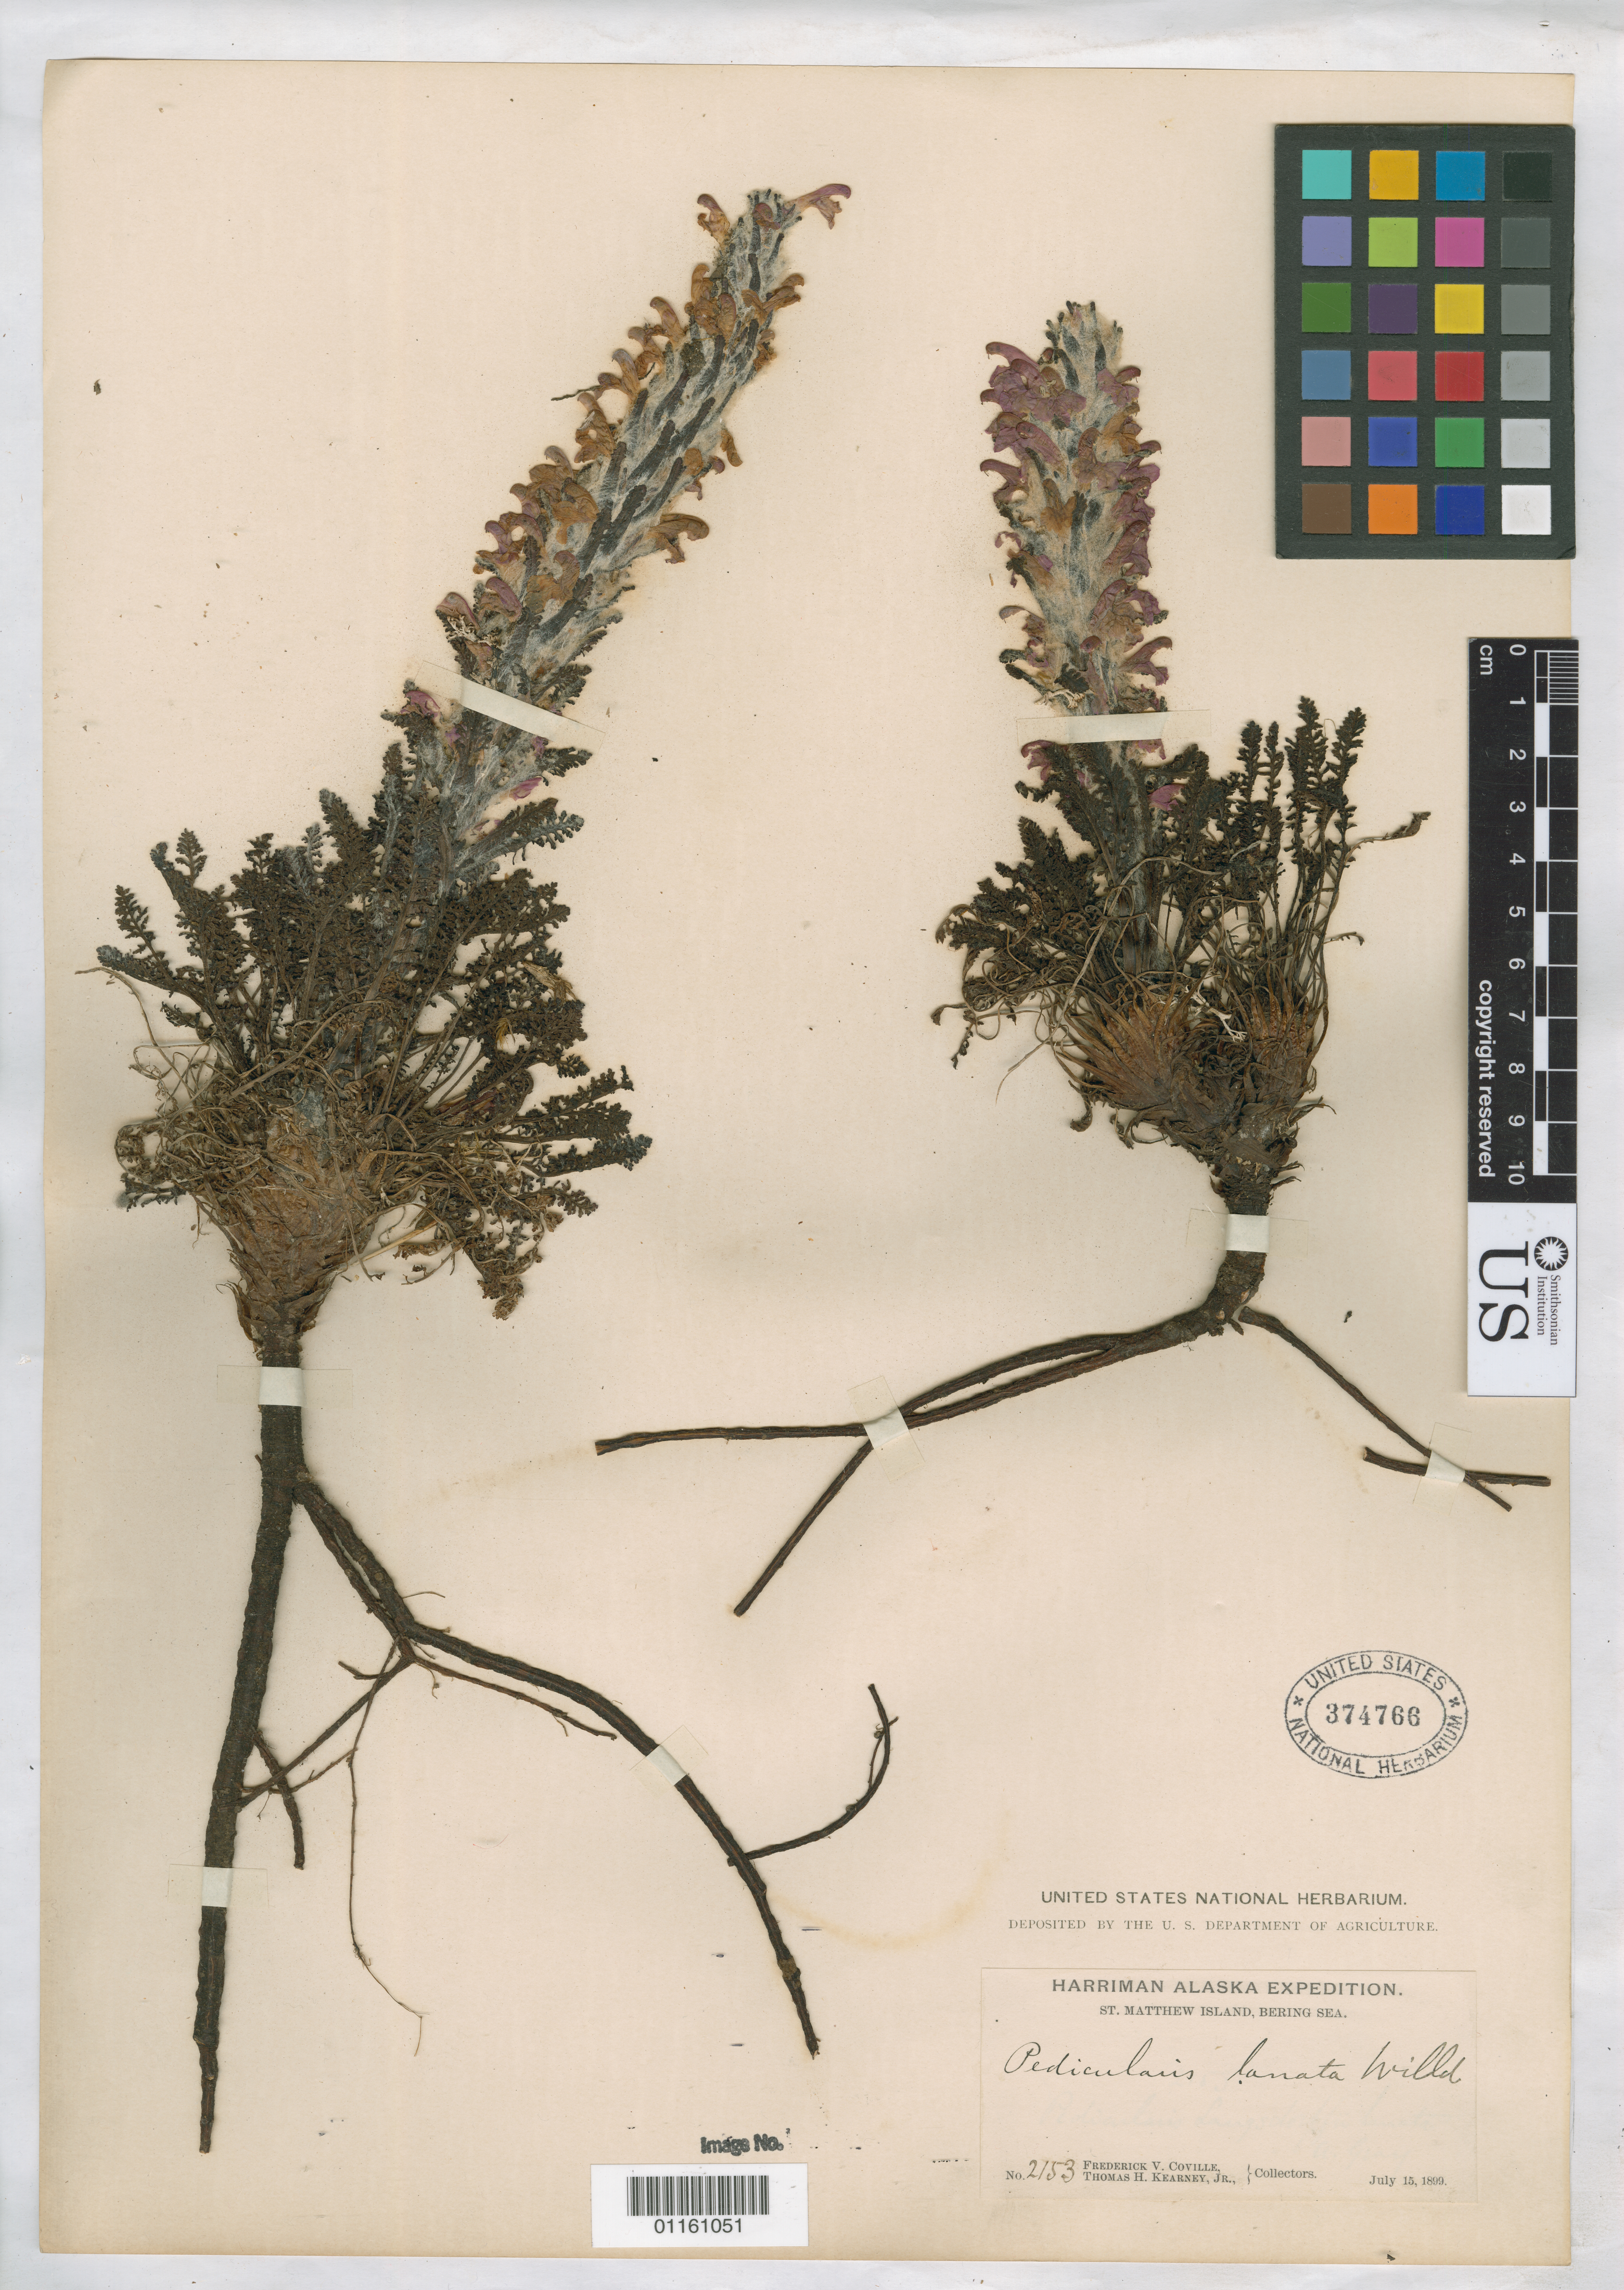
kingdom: Plantae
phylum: Tracheophyta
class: Magnoliopsida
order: Lamiales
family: Orobanchaceae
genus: Pedicularis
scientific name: Pedicularis lanata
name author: Willd. ex Cham. & Schltdl.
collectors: F. V. Coville & T. H. Kearney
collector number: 2153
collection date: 1899-07-15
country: United States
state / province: Alaska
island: St. Matthew Island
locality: St. Matthew Island, Bering Sea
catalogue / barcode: US 374766